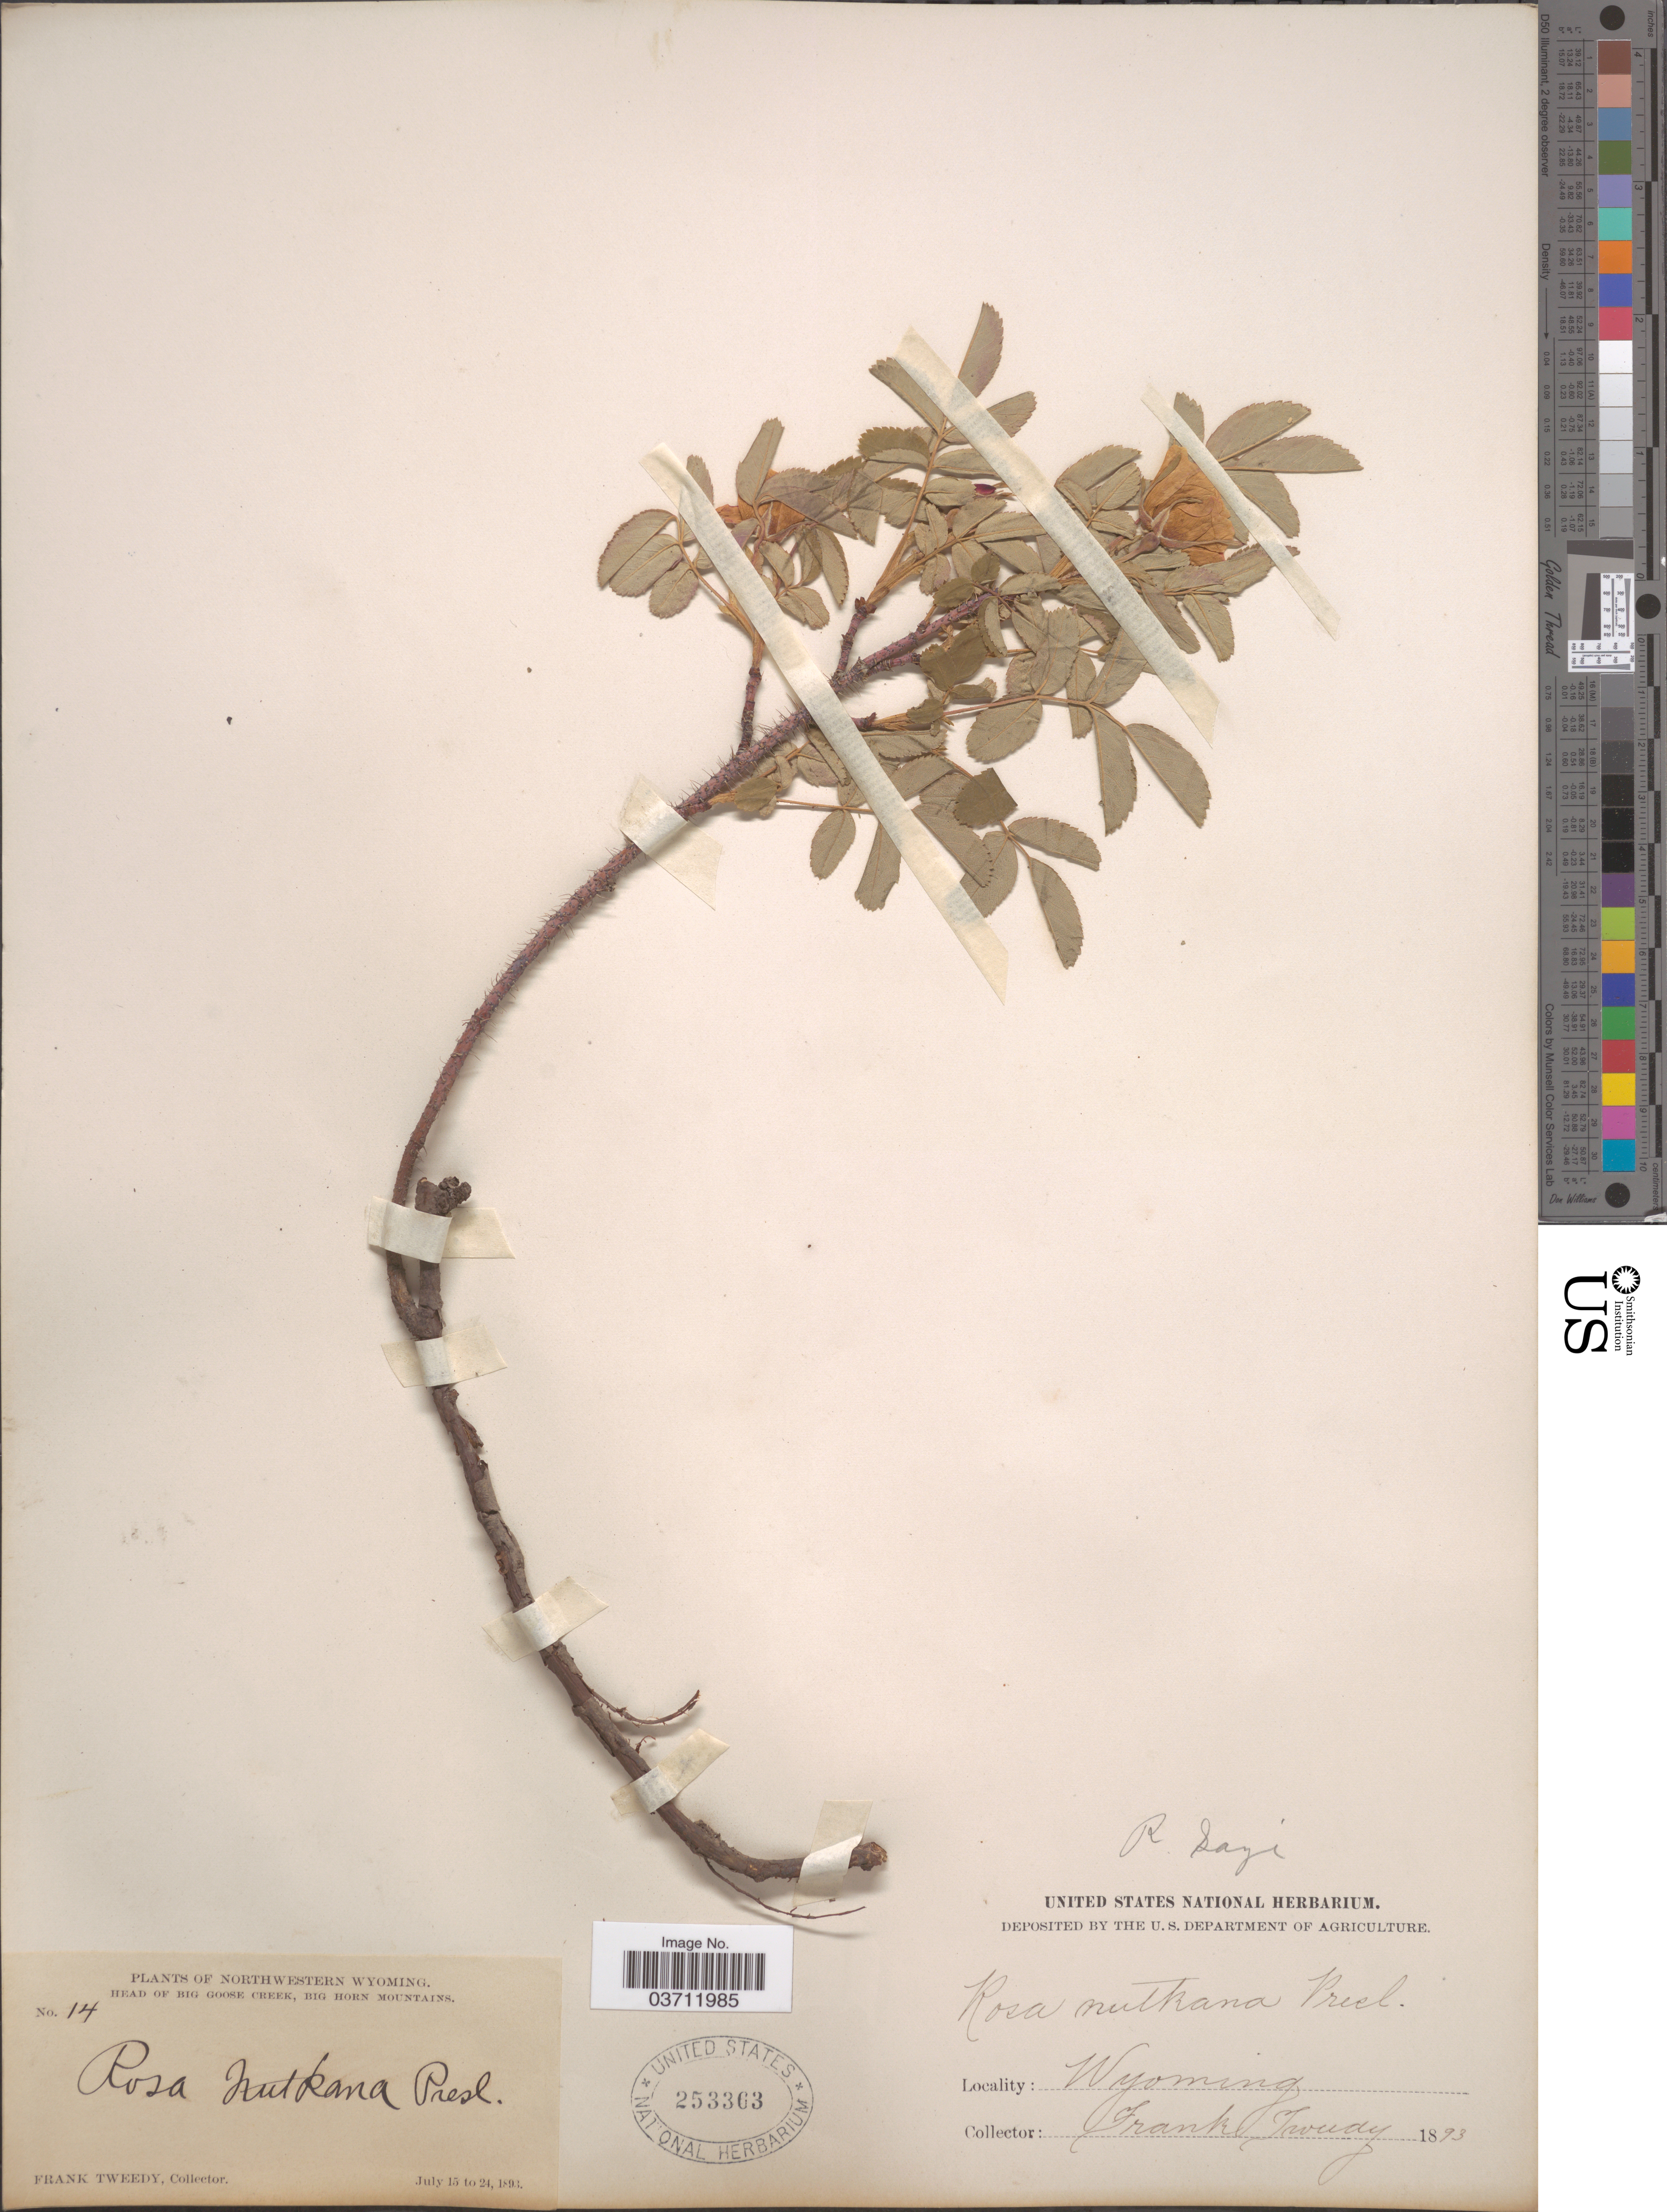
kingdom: Plantae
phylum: Tracheophyta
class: Magnoliopsida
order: Rosales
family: Rosaceae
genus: Rosa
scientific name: Rosa sayi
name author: Schwein.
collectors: F. Tweedy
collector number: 14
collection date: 1893-07-15/1893-07-24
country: United States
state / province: Wyoming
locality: Northwestern Wyoming. Head of Big Goose Creek, Big Horn Mountains.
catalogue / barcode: US 253363